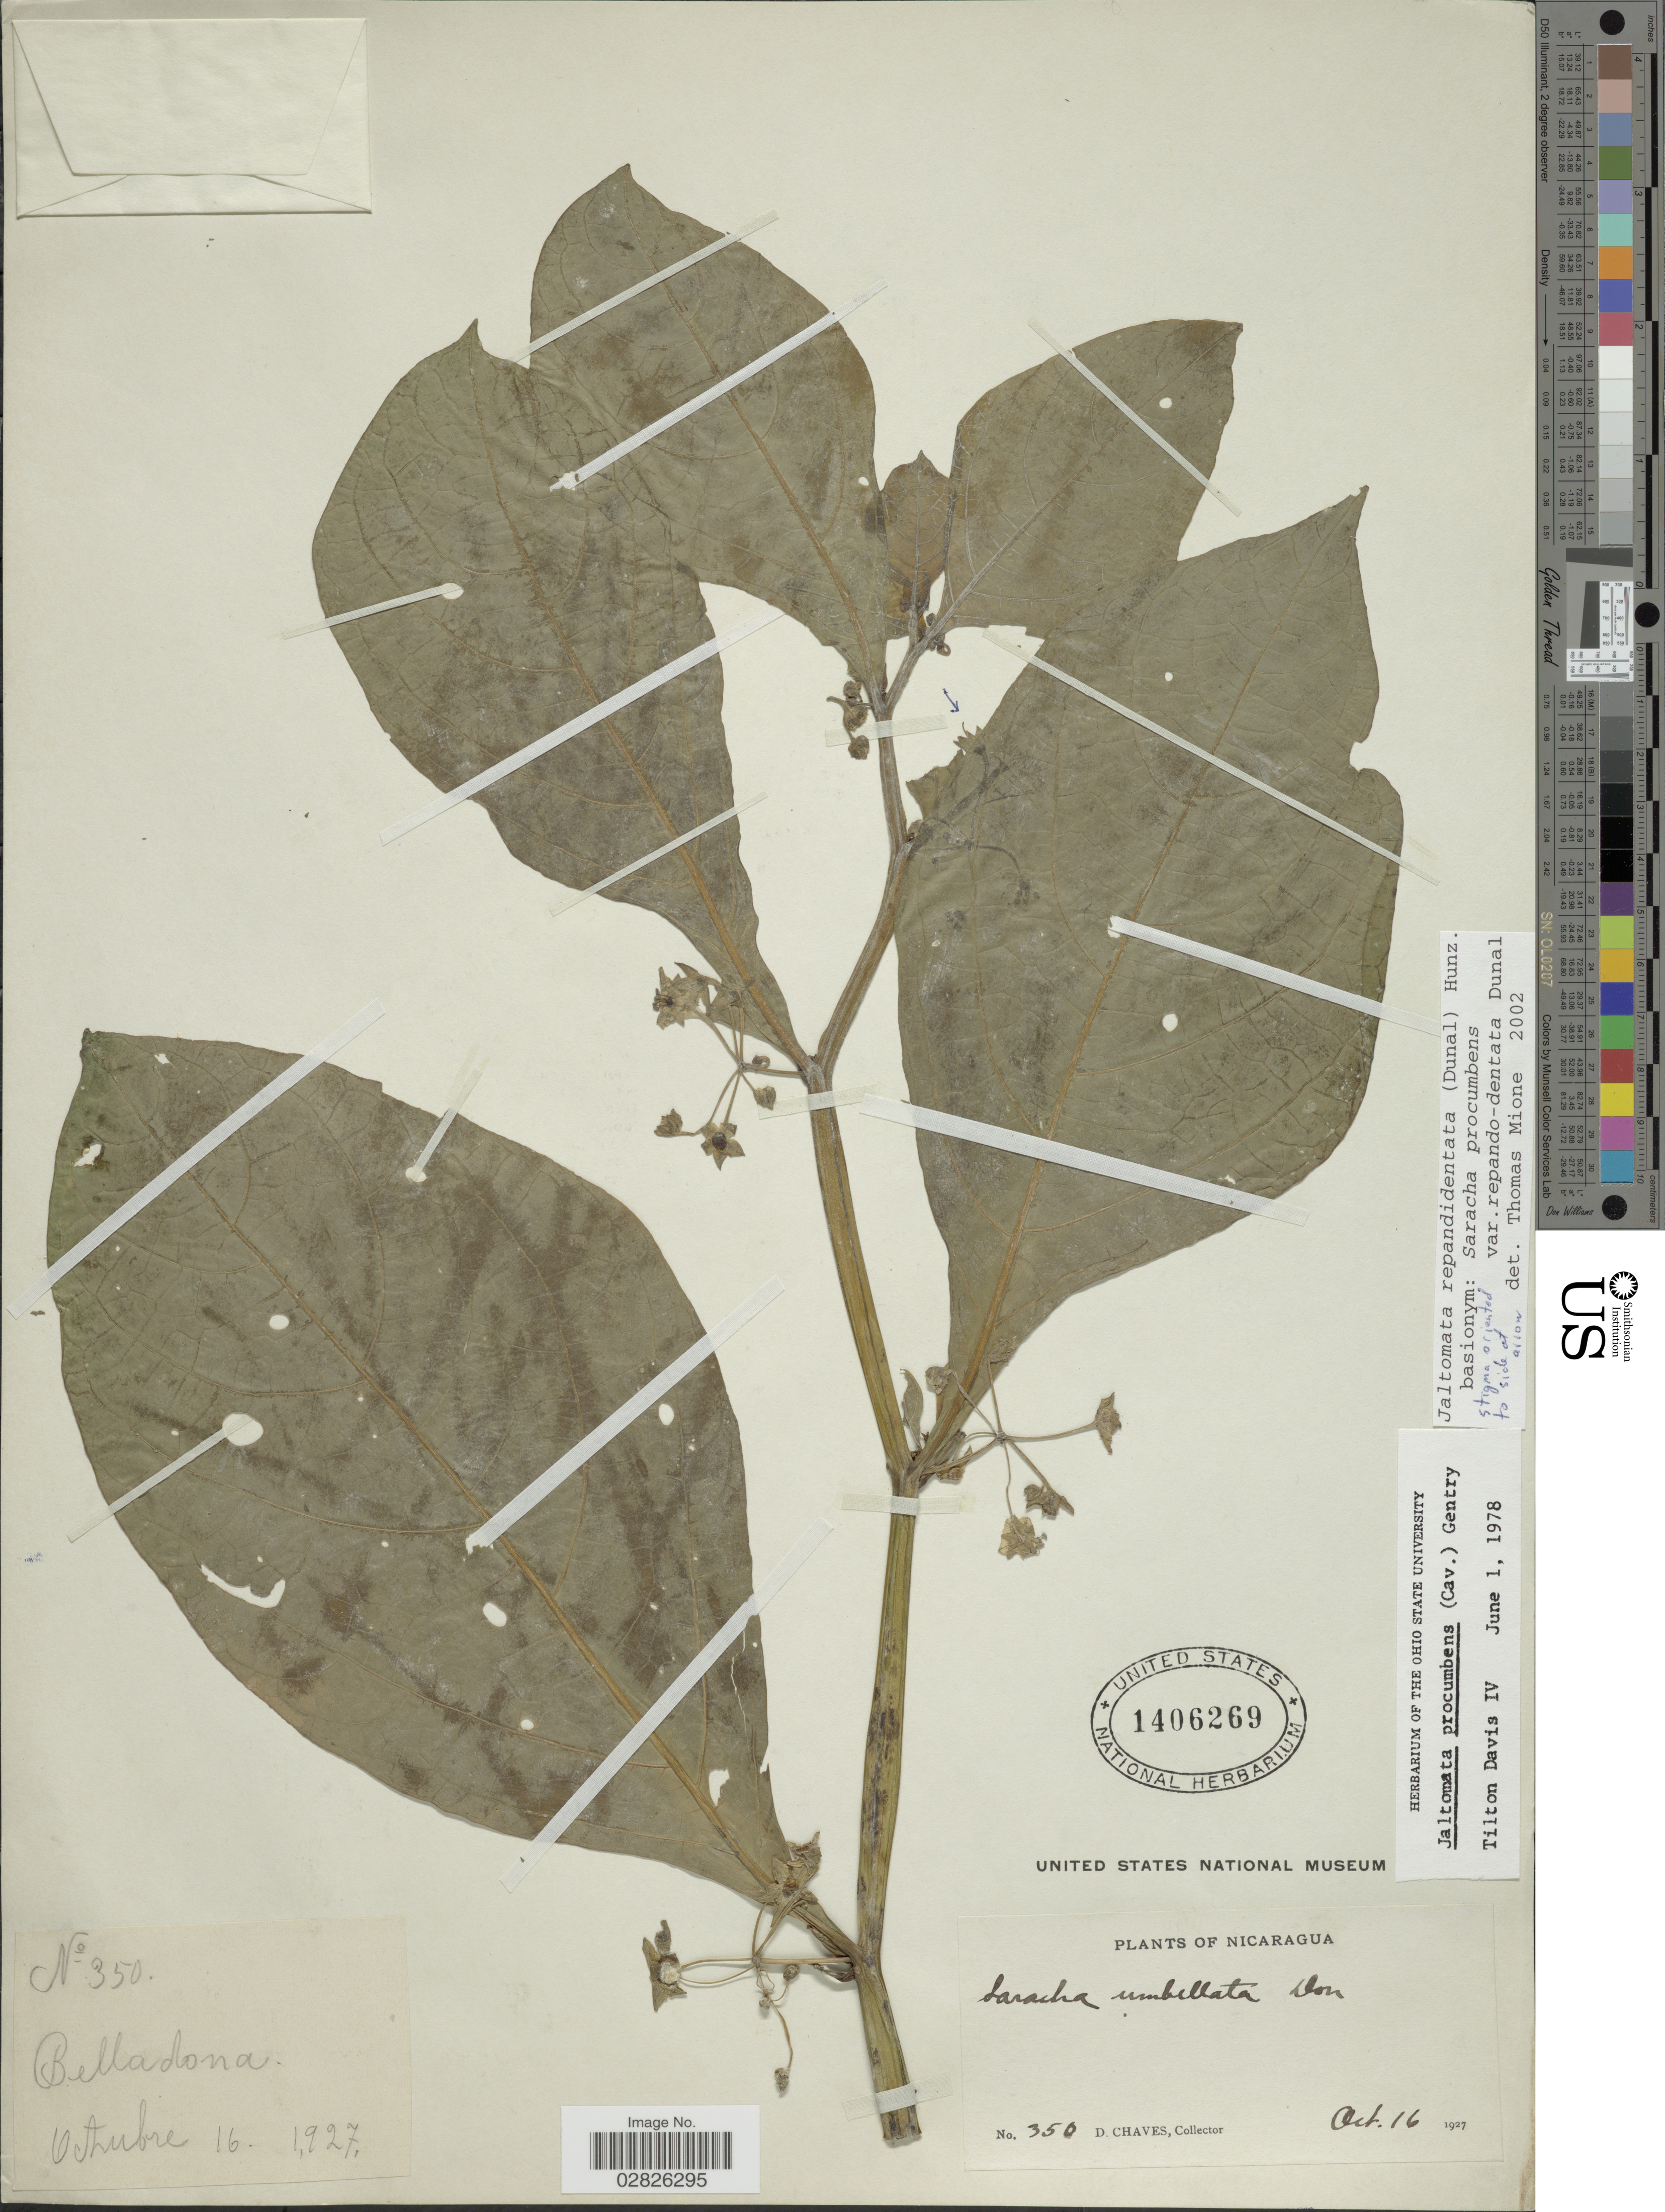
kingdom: Plantae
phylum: Tracheophyta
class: Magnoliopsida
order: Solanales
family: Solanaceae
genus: Jaltomata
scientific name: Jaltomata repandidentata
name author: (Dunal) Hunz.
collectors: D. Chaves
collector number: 350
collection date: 1927-10-16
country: Nicaragua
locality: Belladona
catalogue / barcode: US 1406269